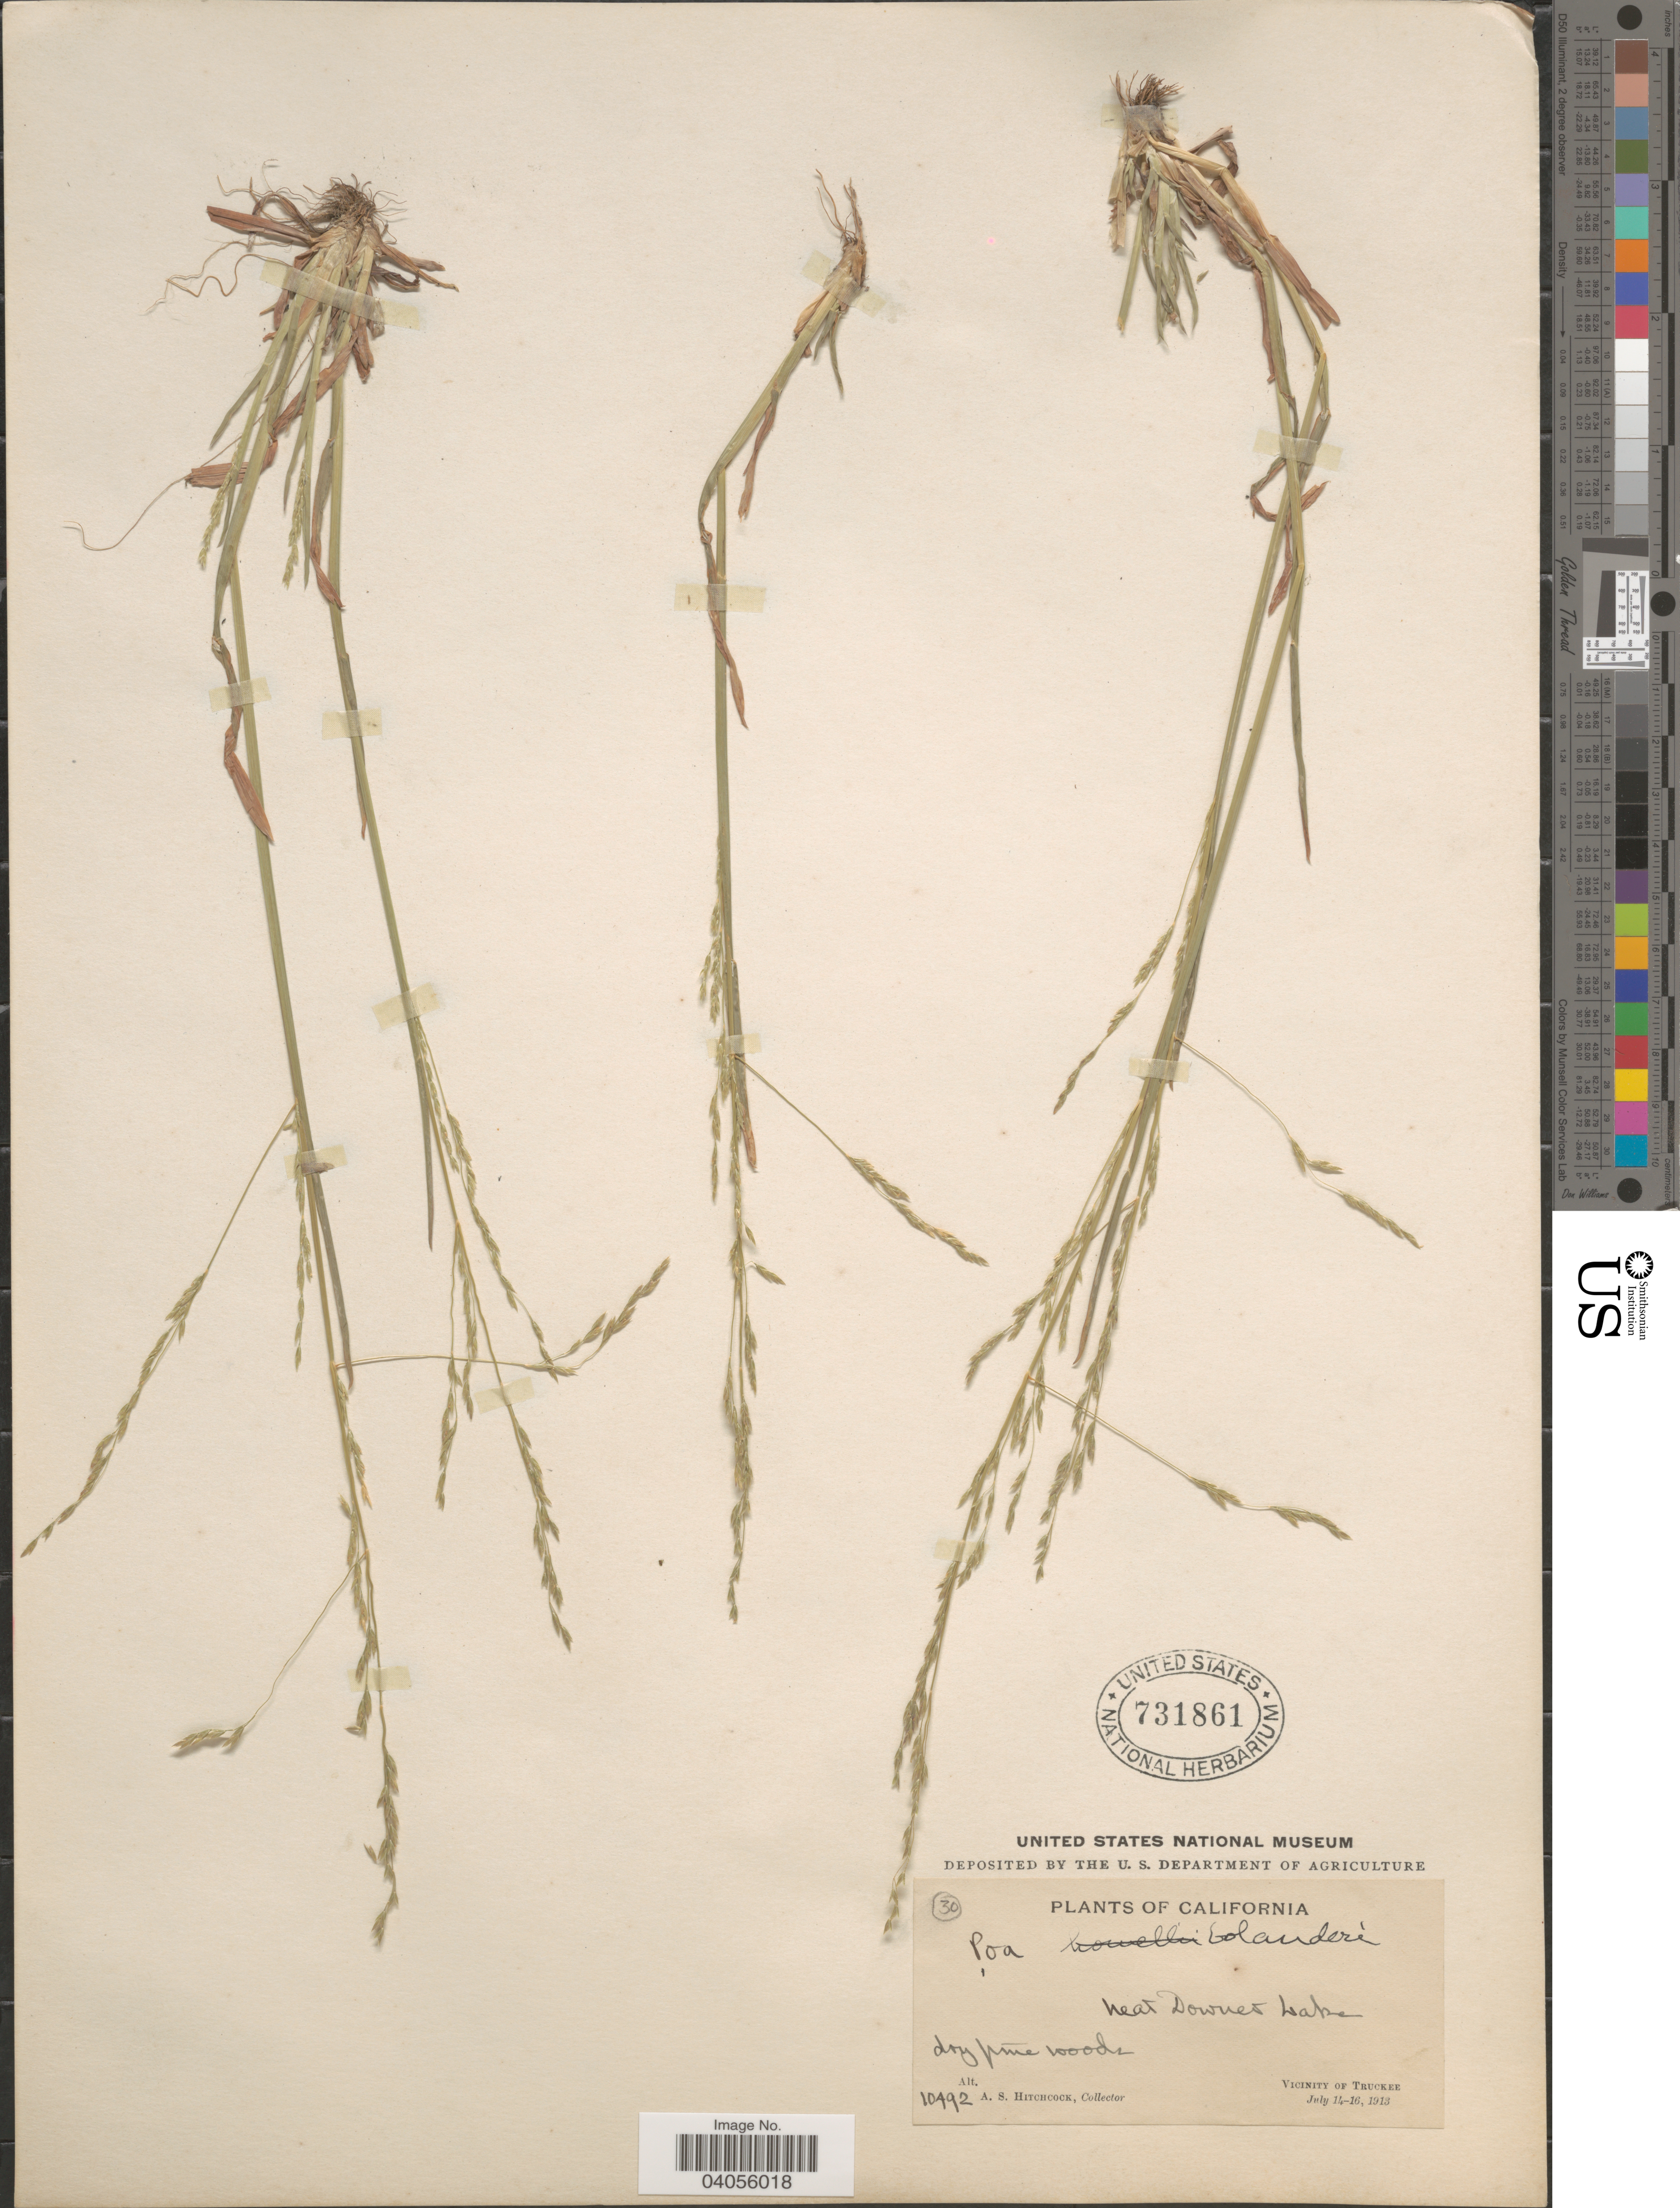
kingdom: Plantae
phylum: Tracheophyta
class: Liliopsida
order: Poales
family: Poaceae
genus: Poa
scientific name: Poa bolanderi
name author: Vasey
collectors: A. S. Hitchcock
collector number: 10492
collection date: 1913-07-14/1913-07-16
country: United States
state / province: California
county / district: Nevada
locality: Near Downer Lake. Vicinity of Truckee.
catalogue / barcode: US 731861